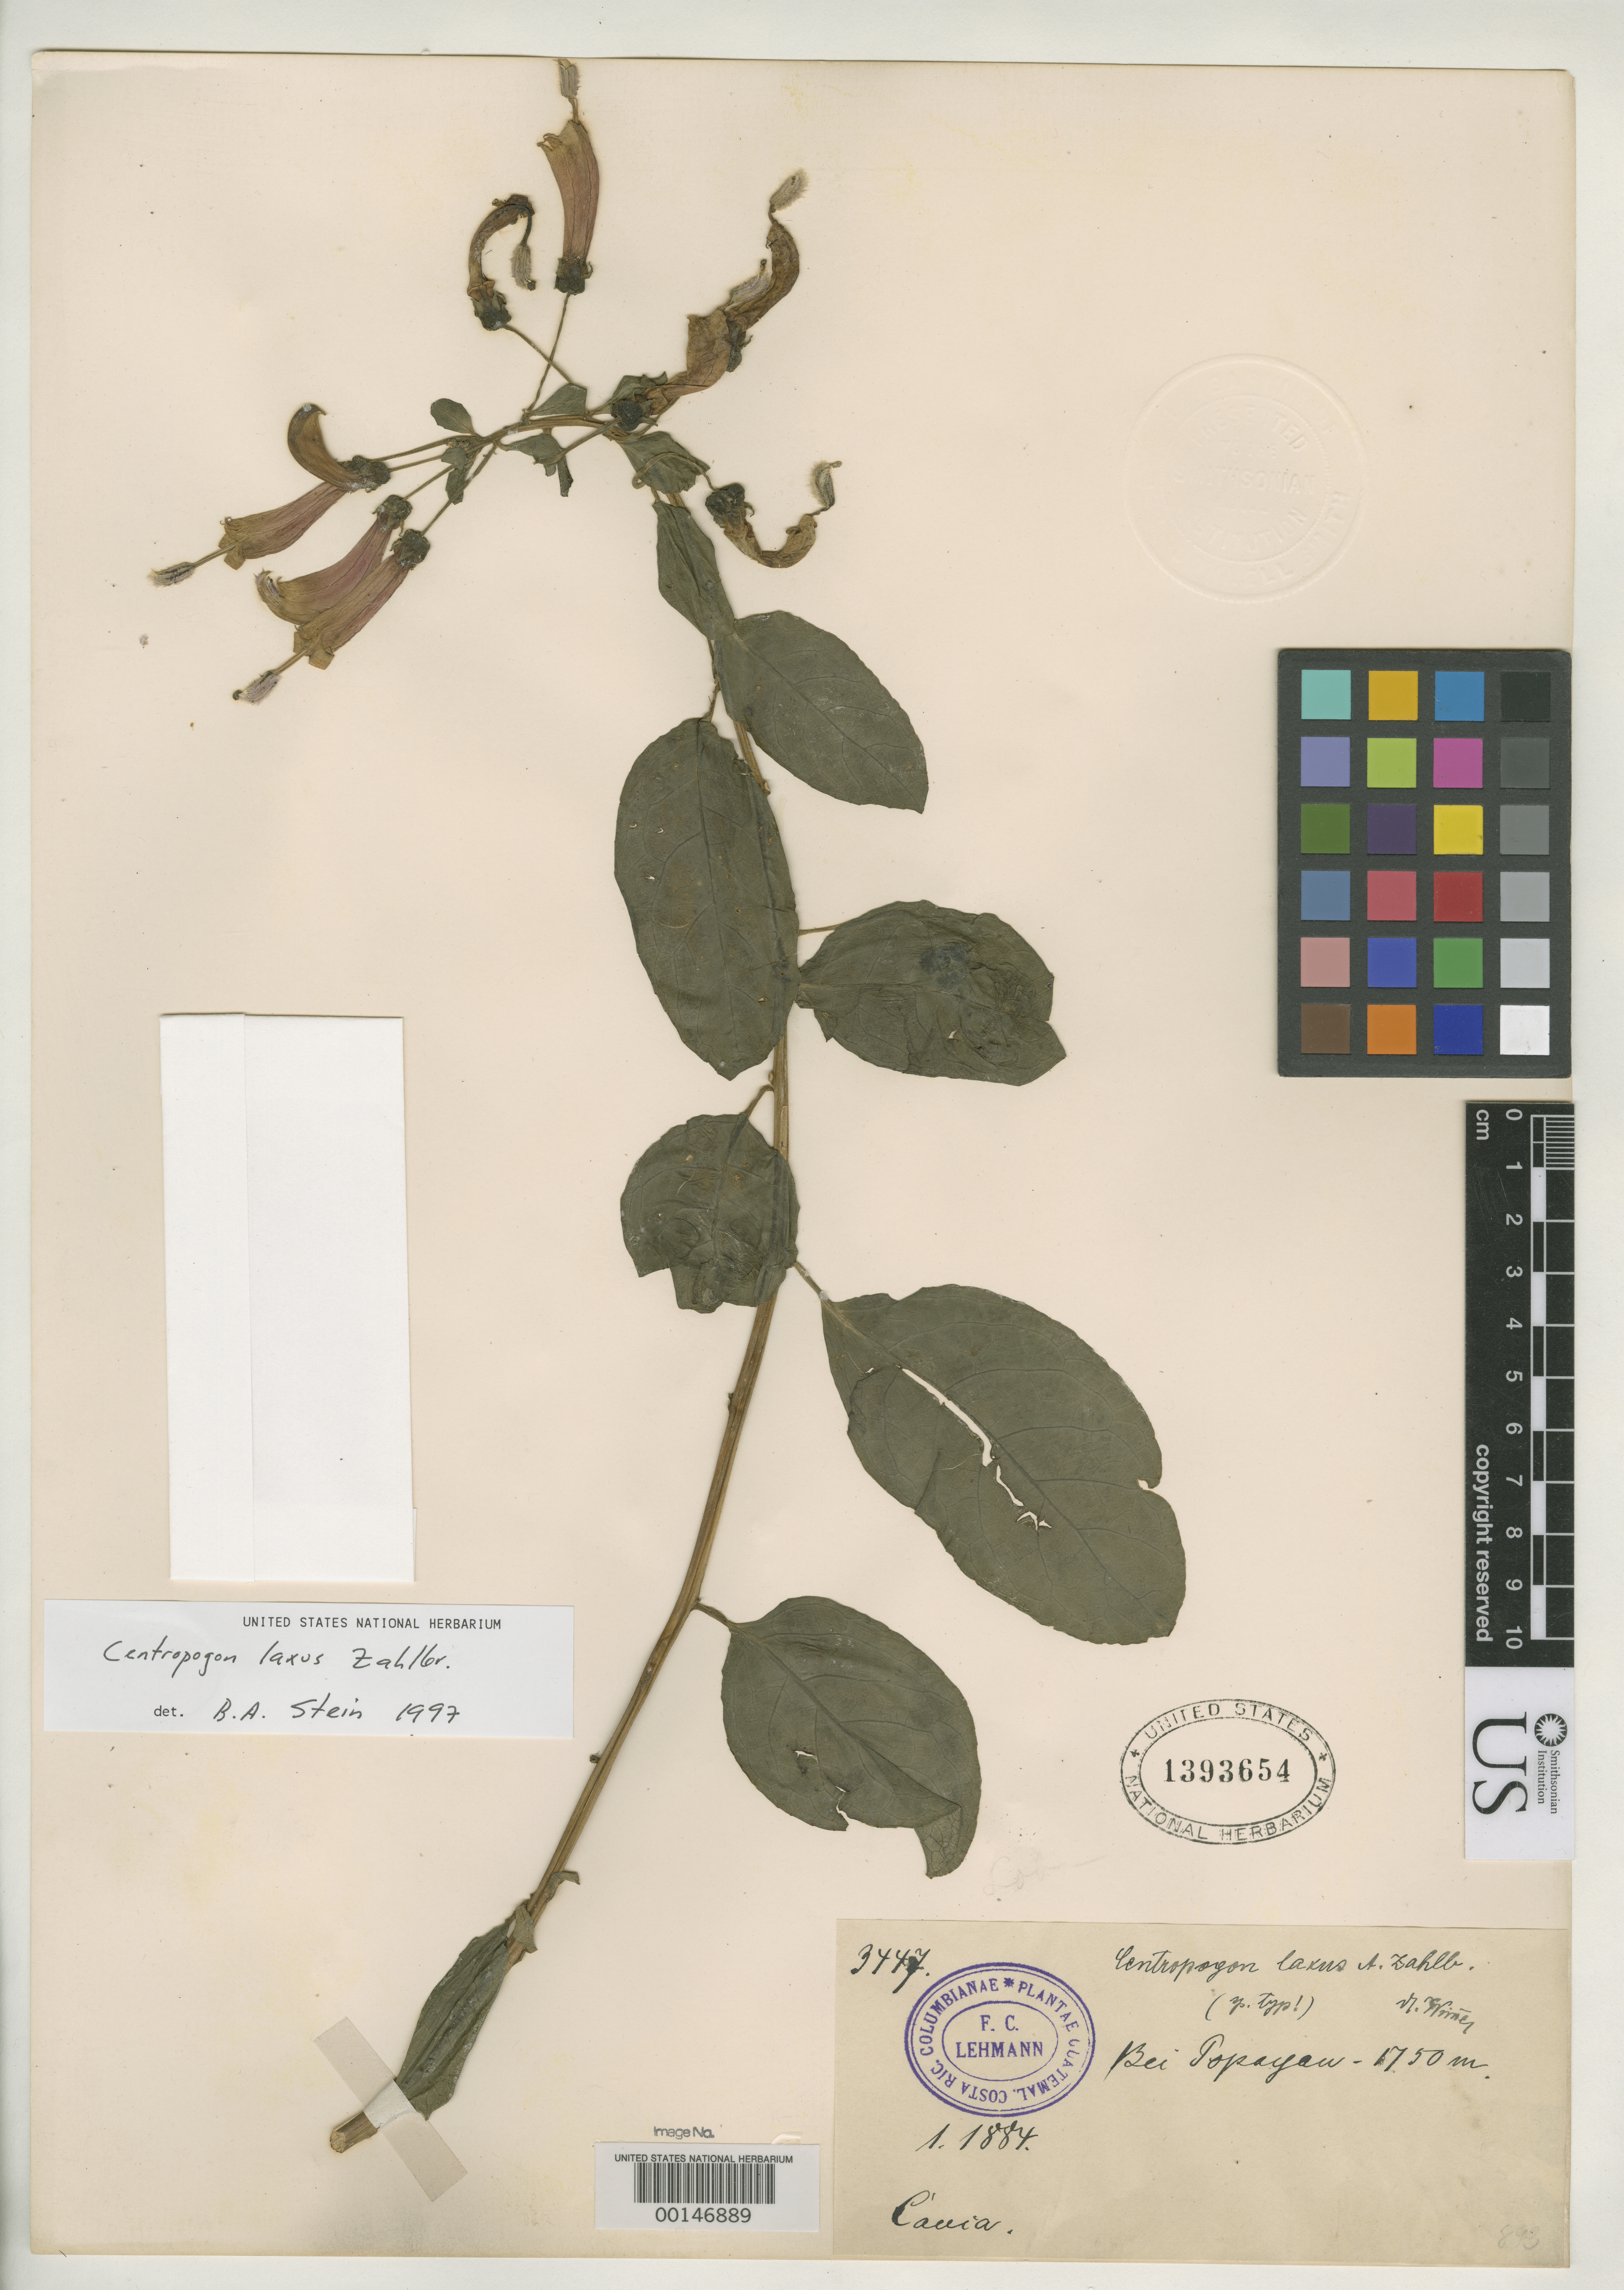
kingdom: Plantae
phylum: Tracheophyta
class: Magnoliopsida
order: Asterales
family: Campanulaceae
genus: Centropogon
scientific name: Centropogon laxus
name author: Zahlbr.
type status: Isosyntype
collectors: F. C. Lehmann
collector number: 3447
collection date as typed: Jan 1884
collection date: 1884-01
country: Colombia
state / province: Cauca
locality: Circa Popayan.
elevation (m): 1750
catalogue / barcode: US 1393654